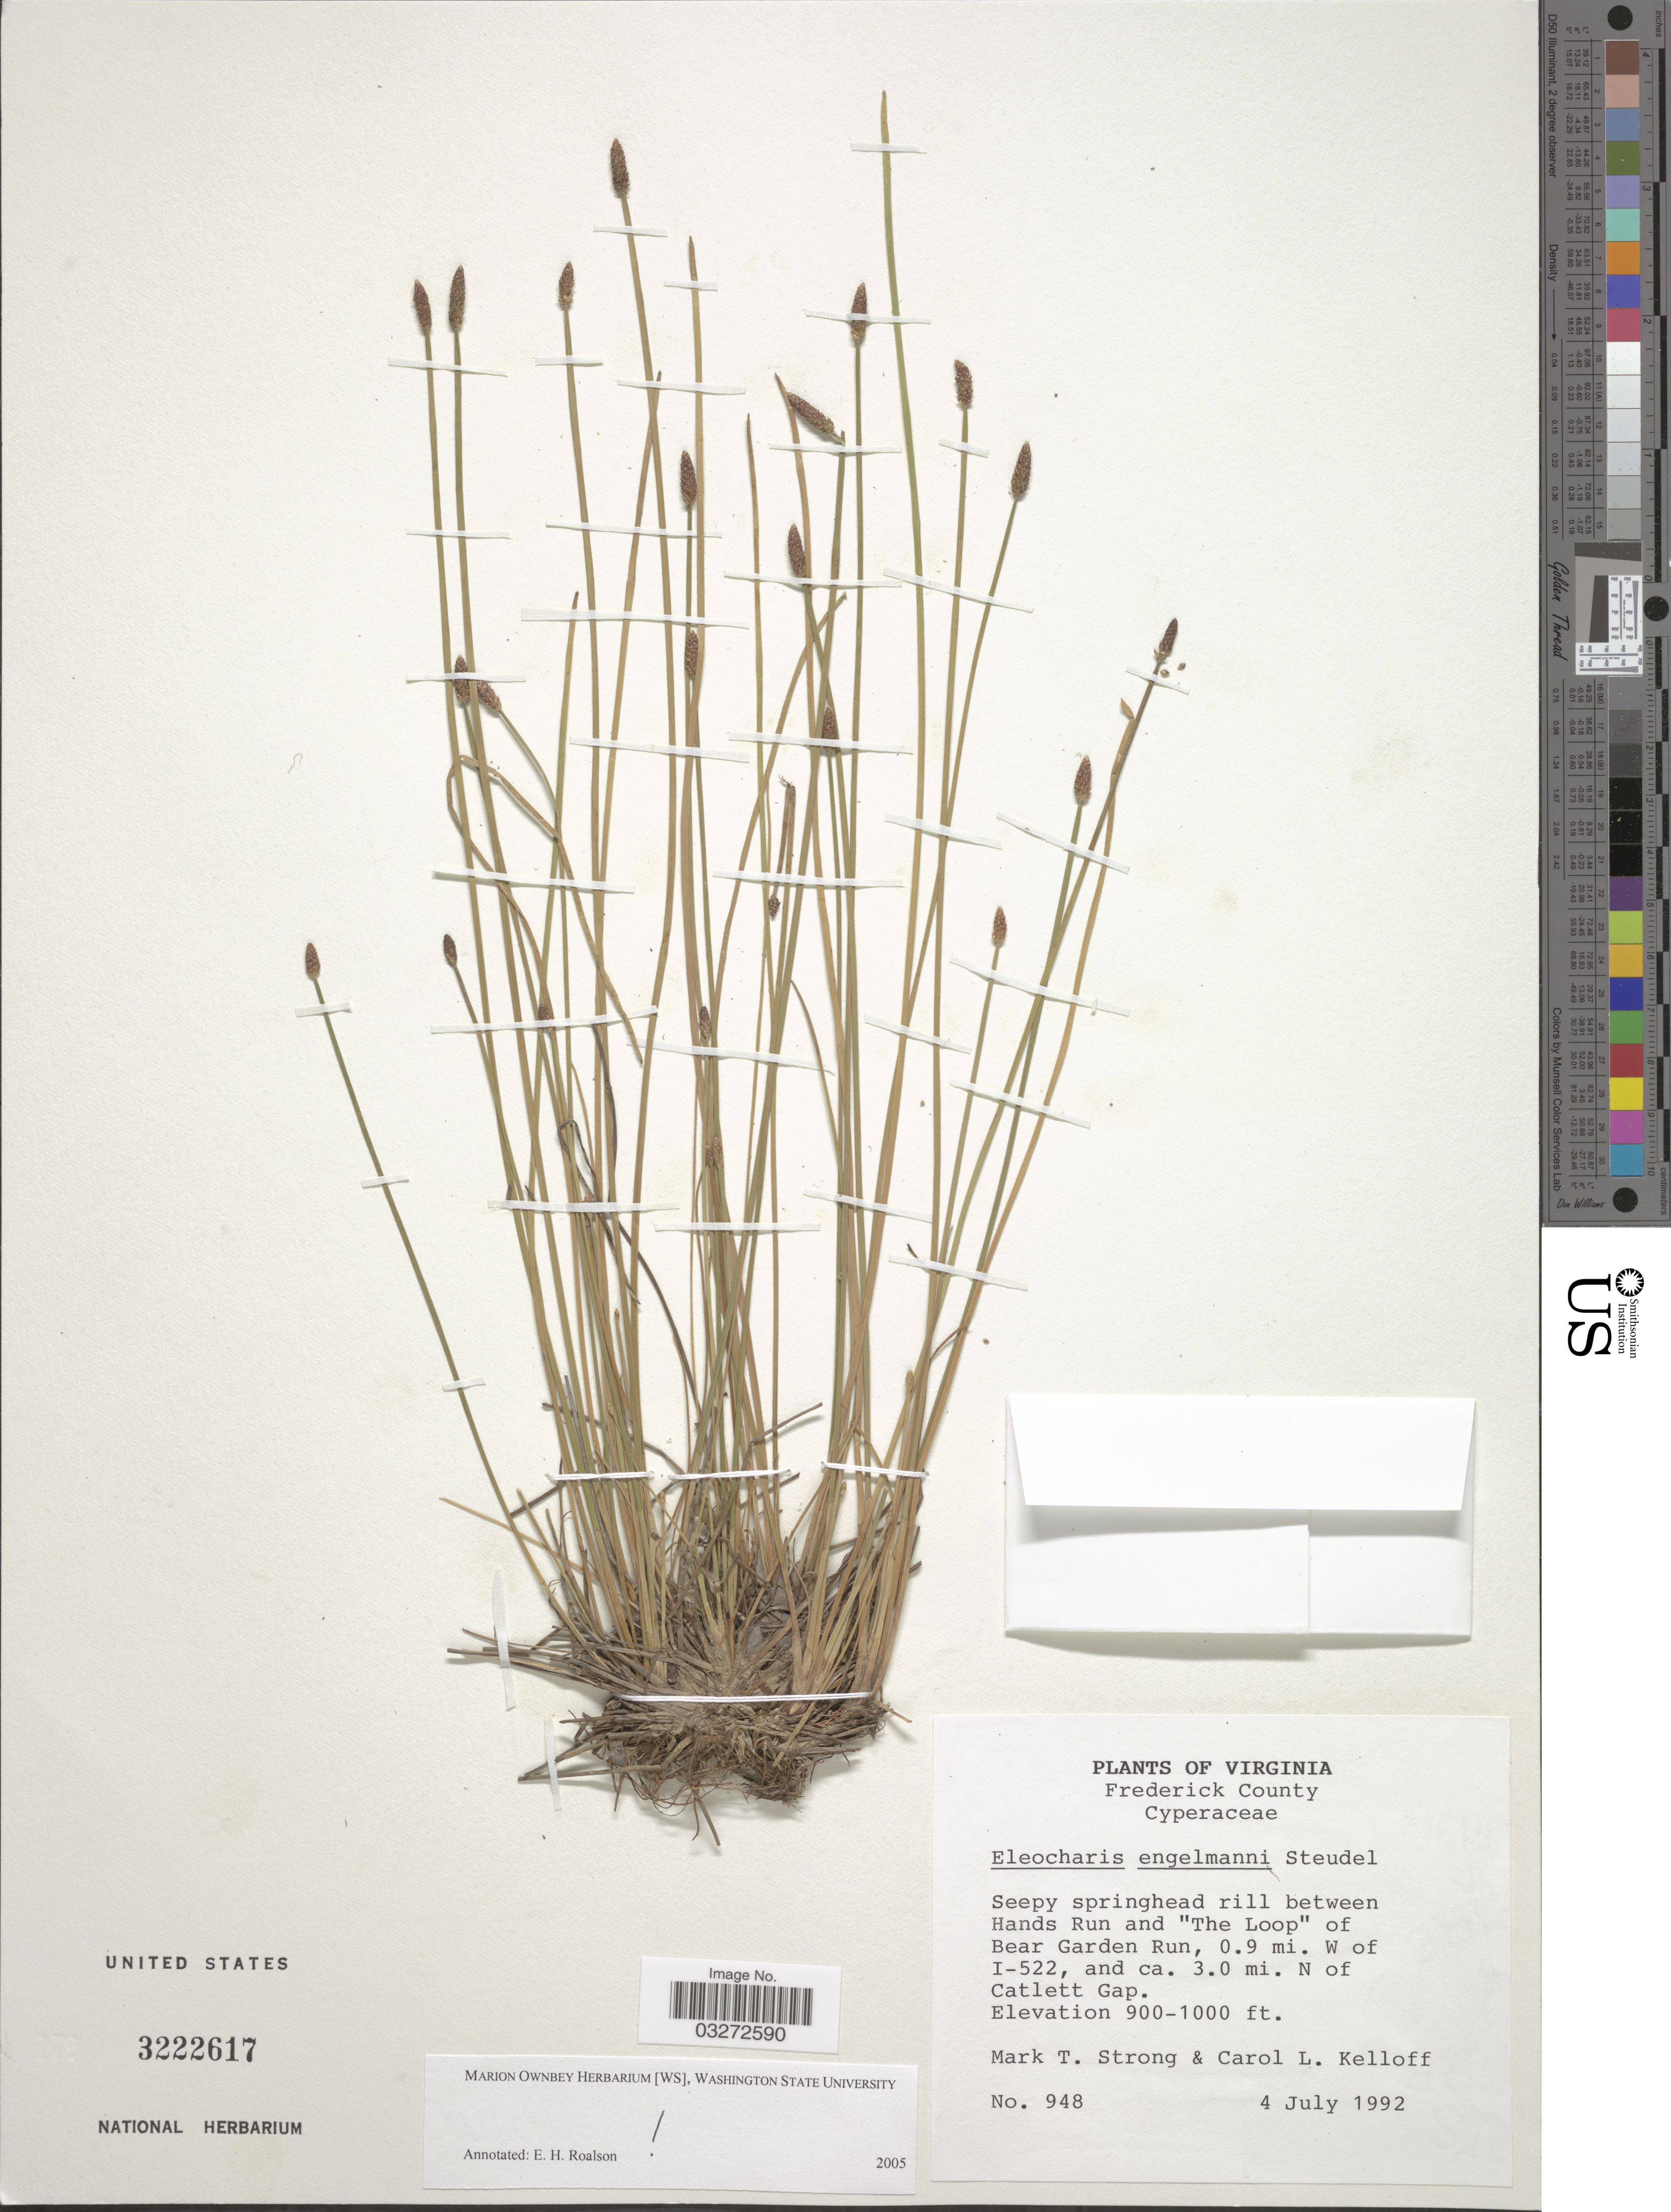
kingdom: Plantae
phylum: Tracheophyta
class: Liliopsida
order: Poales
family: Cyperaceae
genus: Eleocharis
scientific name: Eleocharis engelmannii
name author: Steud.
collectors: M. T. Strong & C. L. Kelloff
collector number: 948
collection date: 1992-07-04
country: United States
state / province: Virginia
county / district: Frederick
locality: Frederick County. Between Hands Run and "The Loop" of Bear Garden Run, 0.9 mi. W of I-522, and ca. 3.0 mi. N of Catlett Gap.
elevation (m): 274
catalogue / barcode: US 3222617